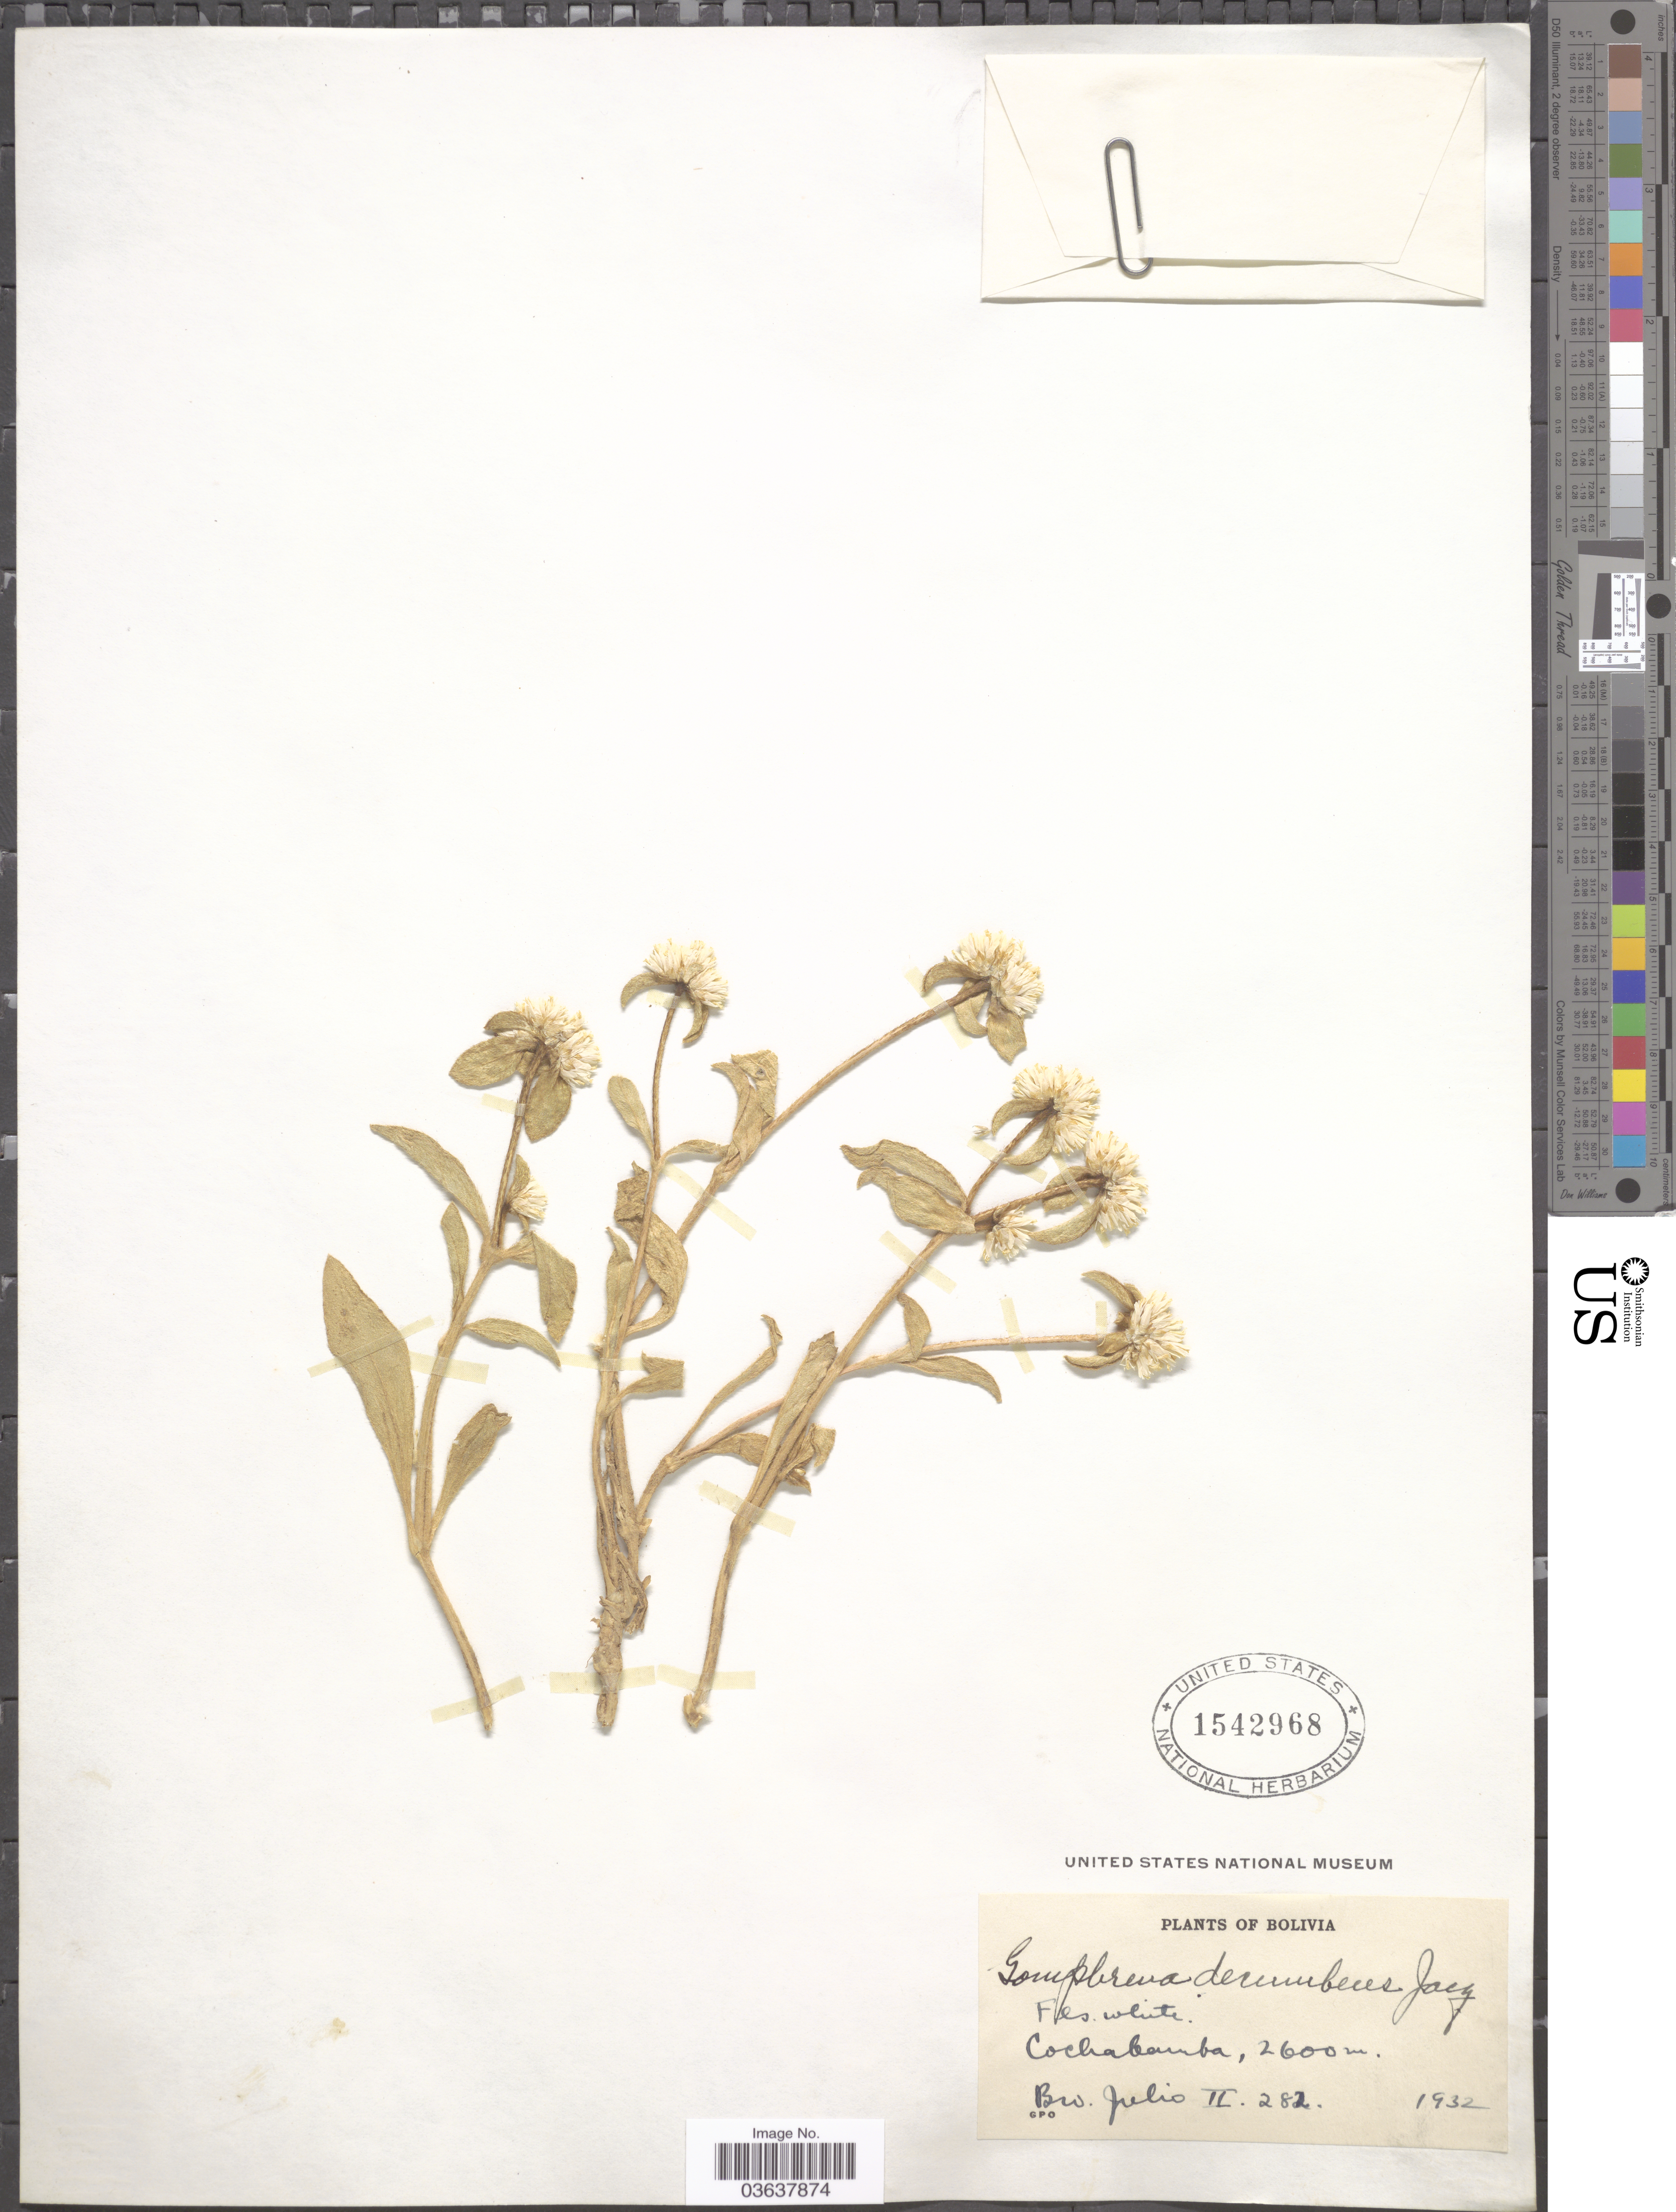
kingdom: Plantae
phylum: Tracheophyta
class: Magnoliopsida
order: Caryophyllales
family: Amaranthaceae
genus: Gomphrena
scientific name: Gomphrena decumbens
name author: Jacq.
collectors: Bro. Julio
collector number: II282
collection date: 1932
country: Bolivia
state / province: Cochabamba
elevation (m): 2600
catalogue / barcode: US 1542968